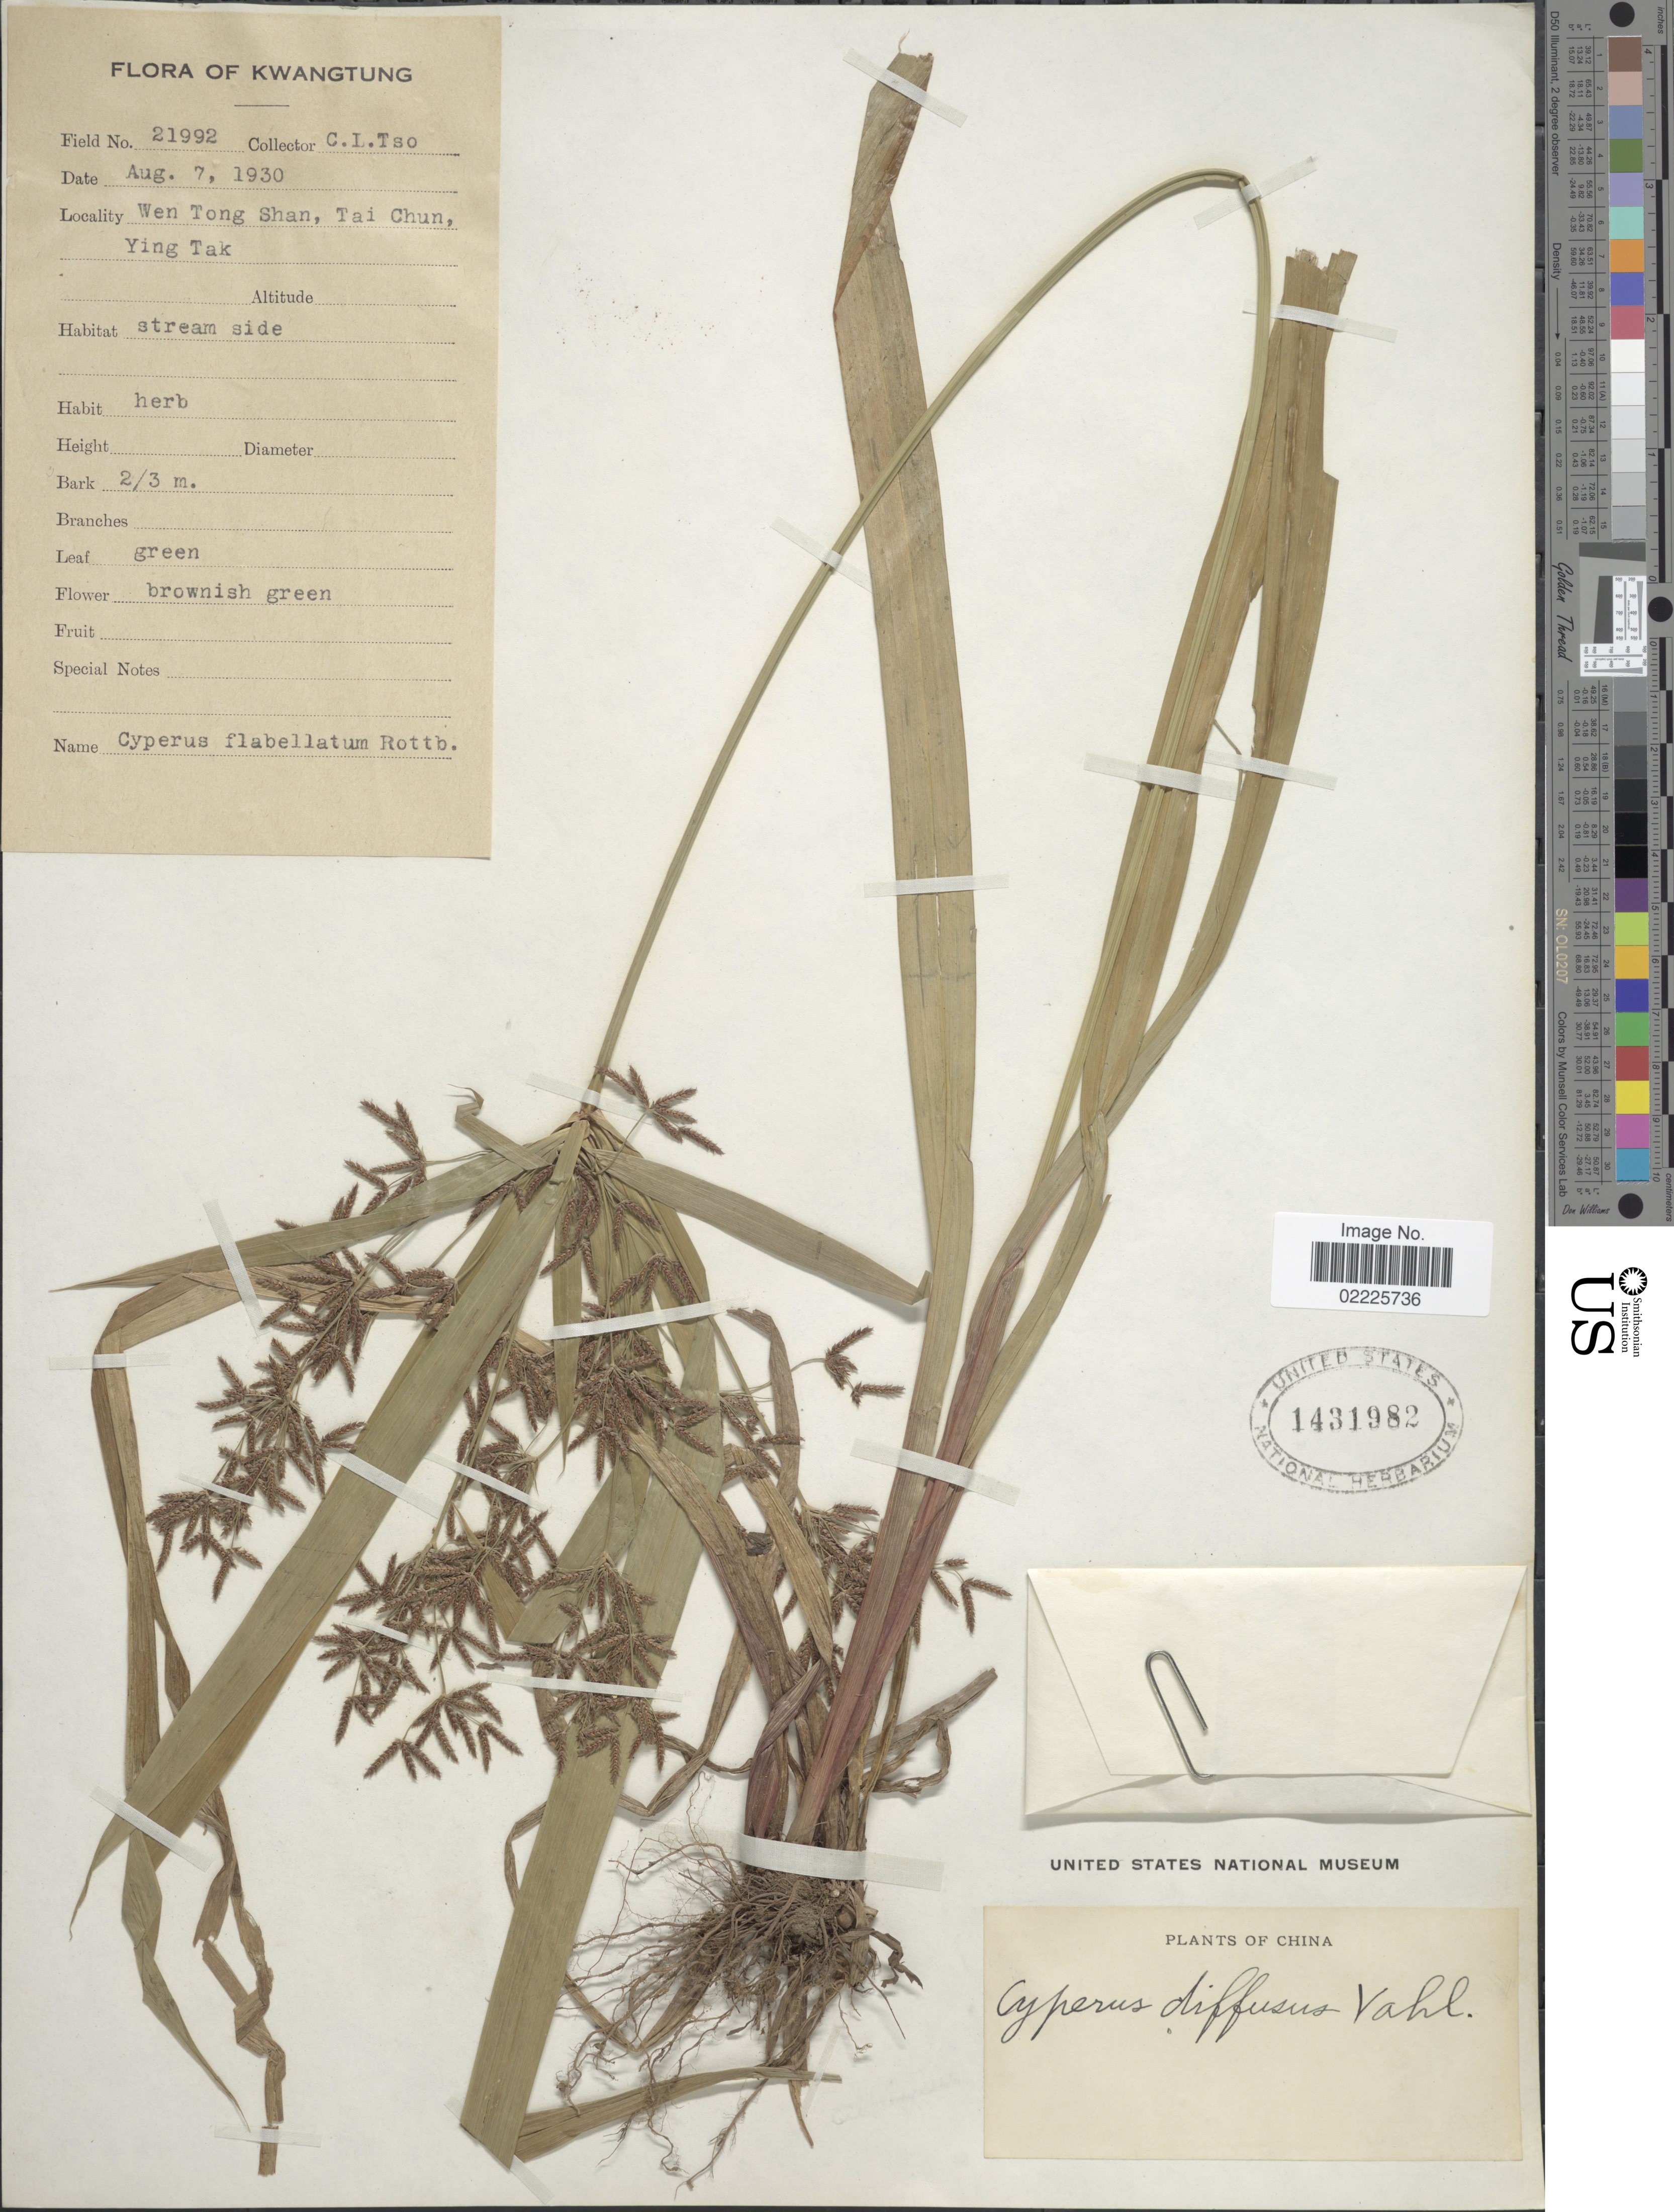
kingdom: Plantae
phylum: Tracheophyta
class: Liliopsida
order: Poales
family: Cyperaceae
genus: Cyperus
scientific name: Cyperus diffusus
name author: Vahl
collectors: C. Tso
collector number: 21992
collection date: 1930-08-07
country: China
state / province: Guangdong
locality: Kwangtung, Wen Tong Shan, Tai Chun, Ying Tak, stream side.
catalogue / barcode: US 1431982